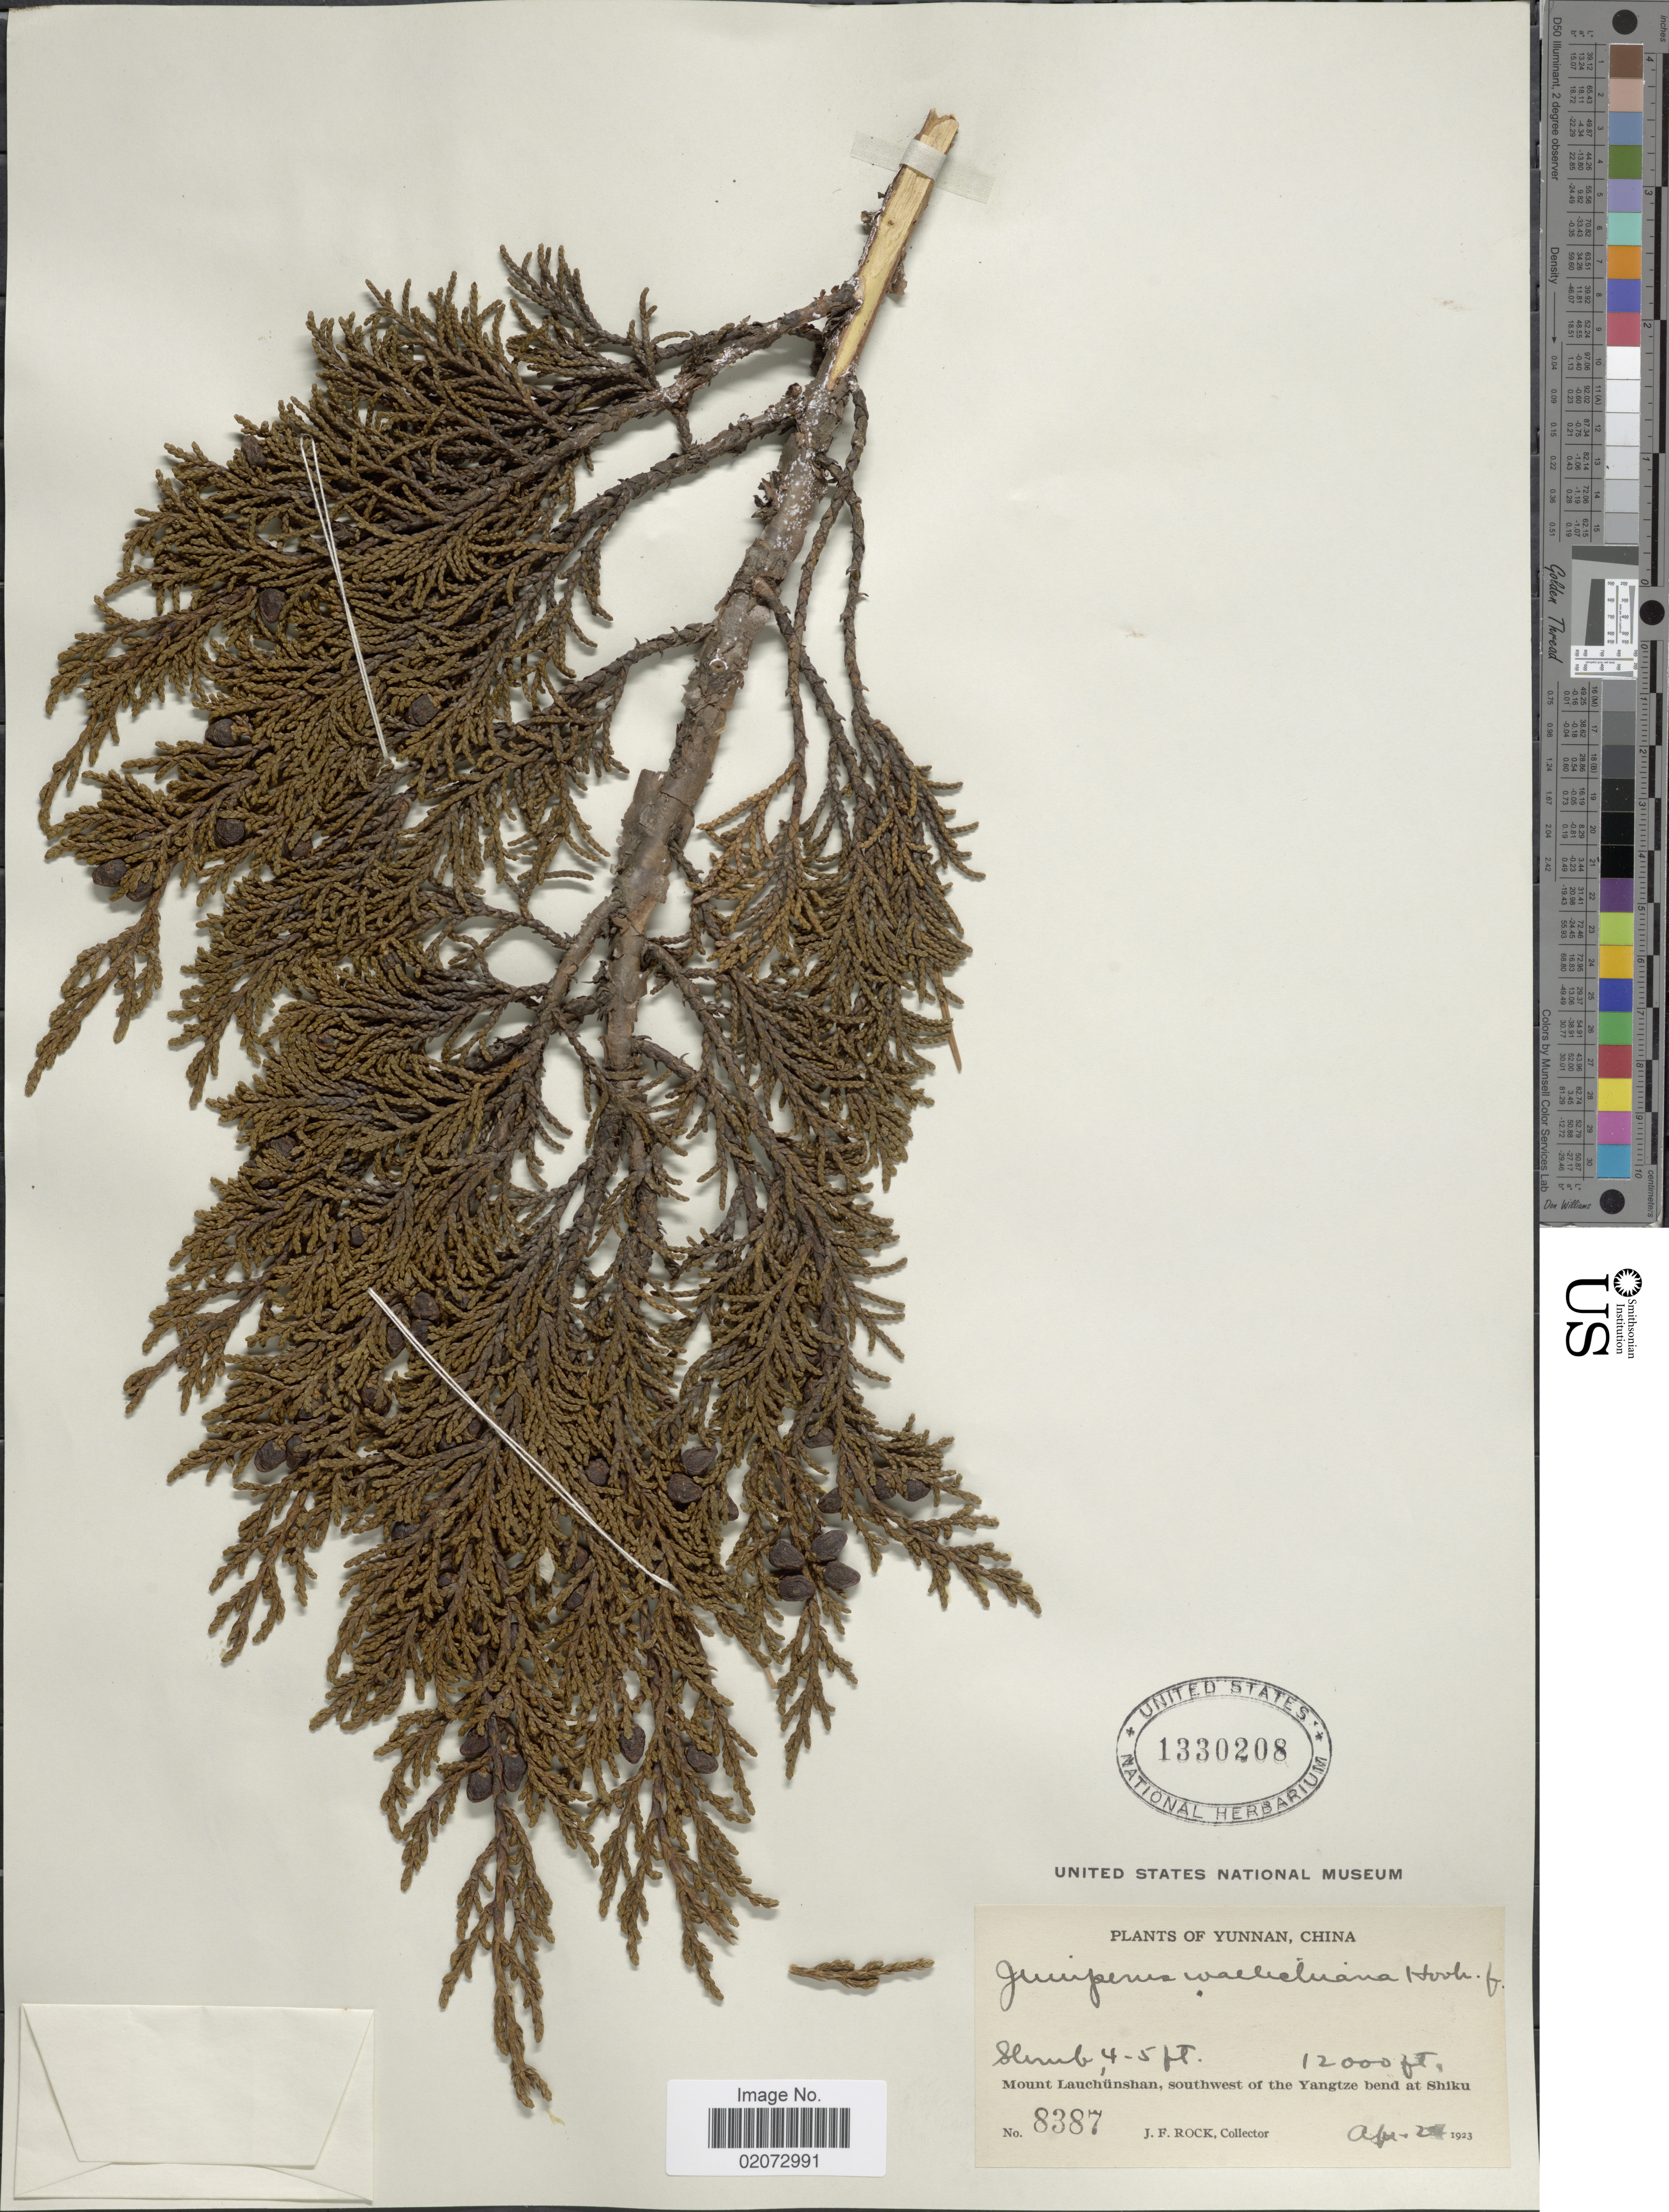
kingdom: Plantae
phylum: Tracheophyta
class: Pinopsida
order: Pinales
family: Cupressaceae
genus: Juniperus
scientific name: Juniperus wallichiana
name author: Hook. f. & Thomson ex E. Brandis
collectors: J. Rock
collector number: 8387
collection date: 1923-04-02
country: China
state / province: Yunnan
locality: Yunnan, China. Mount Lauhunshan, southwest of the Yangtze bend at Shiku.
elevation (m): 3658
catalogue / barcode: US 1330208